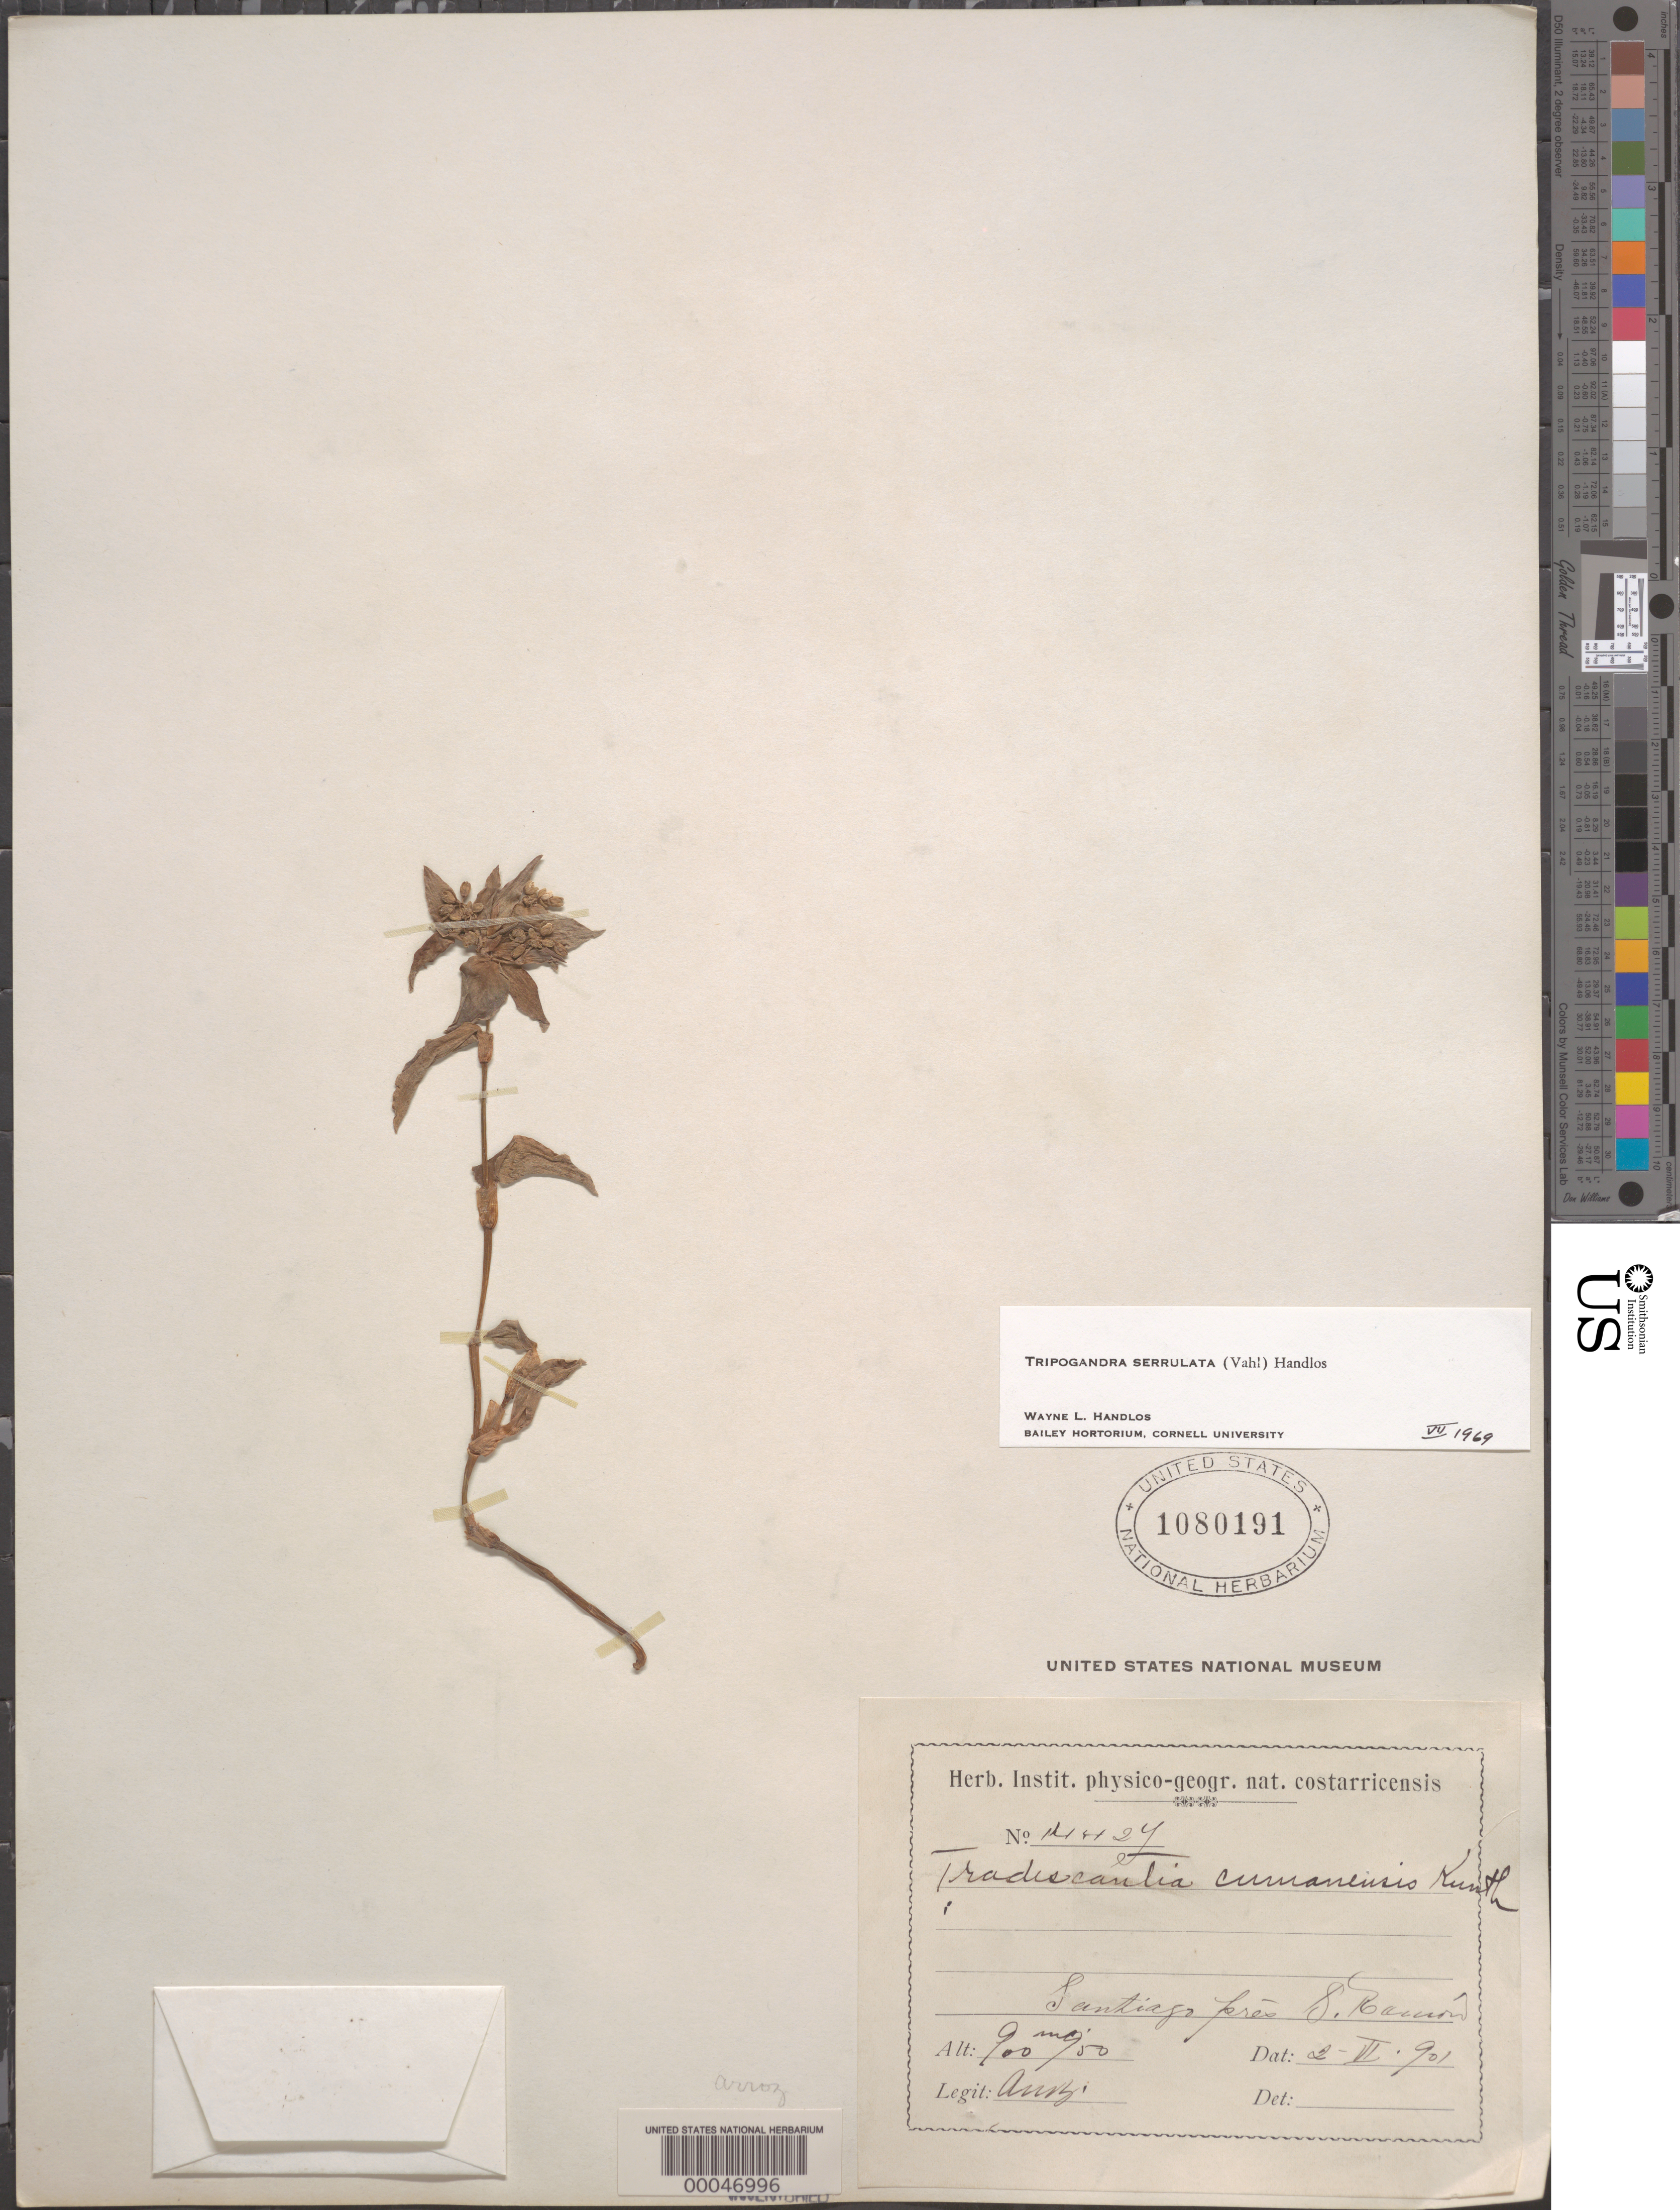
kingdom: Plantae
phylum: Tracheophyta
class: Liliopsida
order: Commelinales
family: Commelinaceae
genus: Tripogandra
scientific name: Tripogandra serrulata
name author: (Vahl) Handlos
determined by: Handlos, W. L.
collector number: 1442y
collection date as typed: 02 Jun 1901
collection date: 1901-06-02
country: Costa Rica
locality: Santiago near San Ramon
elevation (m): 900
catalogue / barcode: US 1080191